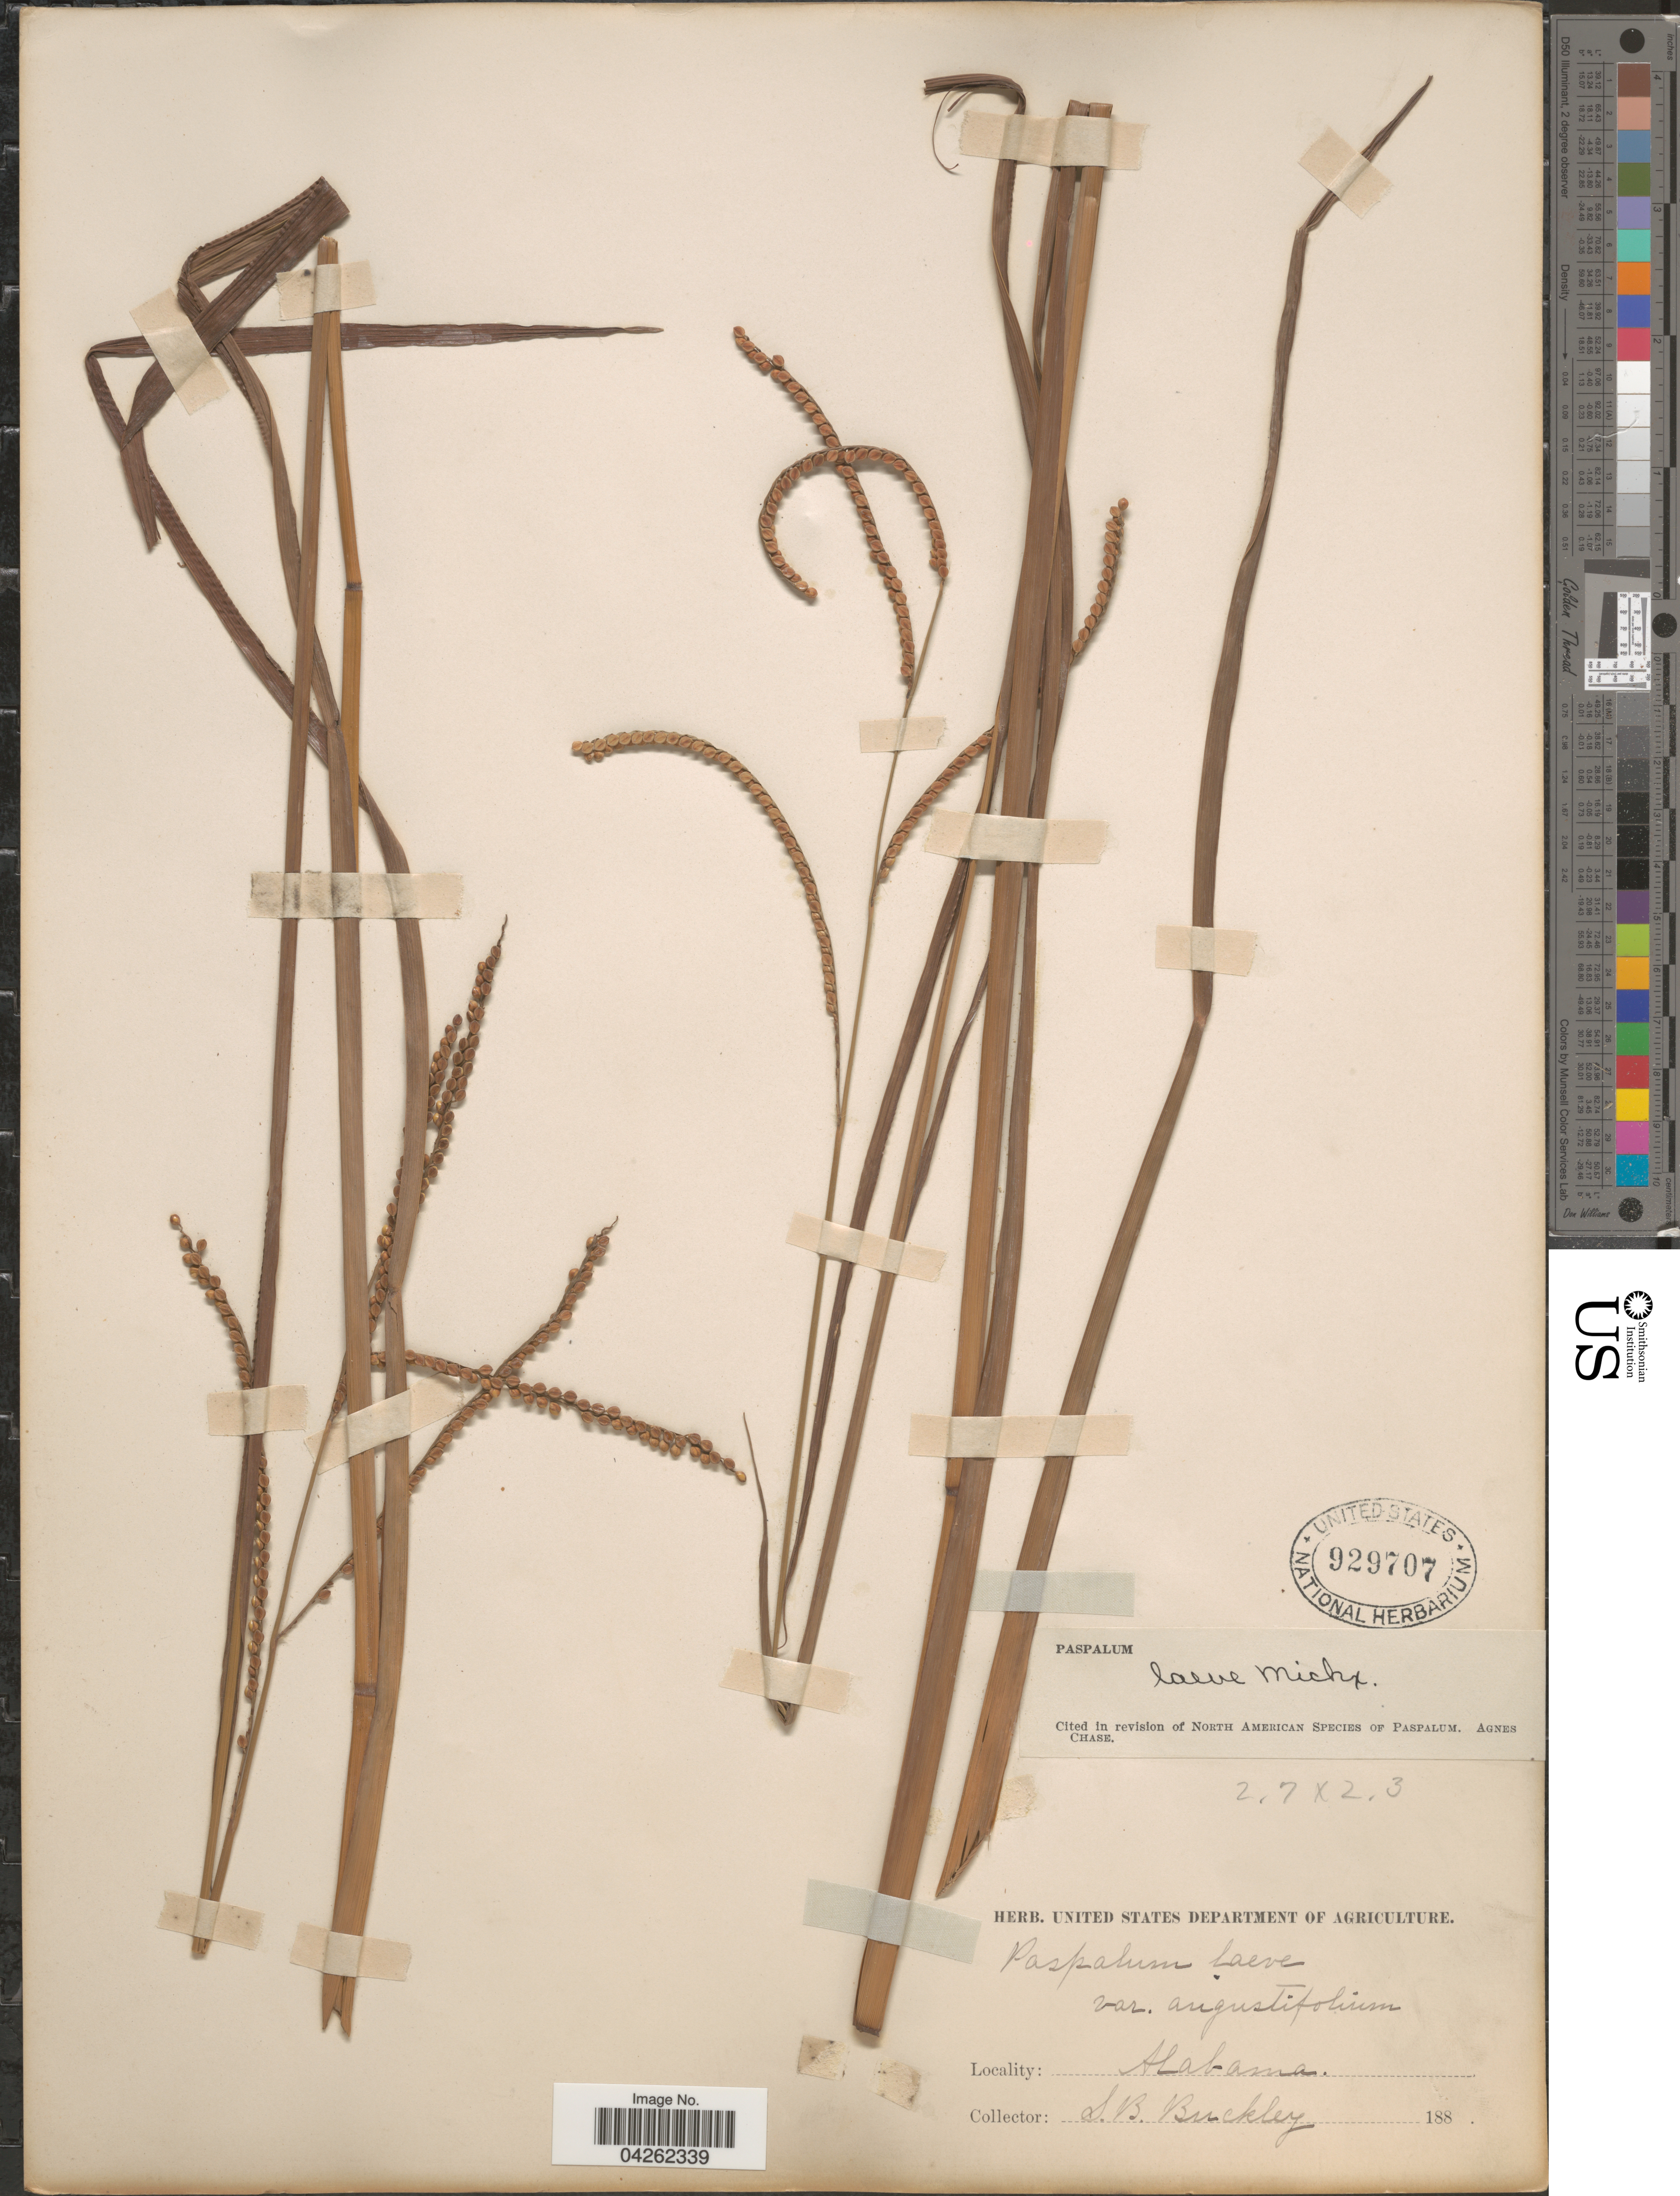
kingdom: Plantae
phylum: Tracheophyta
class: Liliopsida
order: Poales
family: Poaceae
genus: Paspalum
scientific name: Paspalum laeve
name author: Michx.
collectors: S. B. Buckley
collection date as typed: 188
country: United States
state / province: Alabama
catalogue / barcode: US 929707